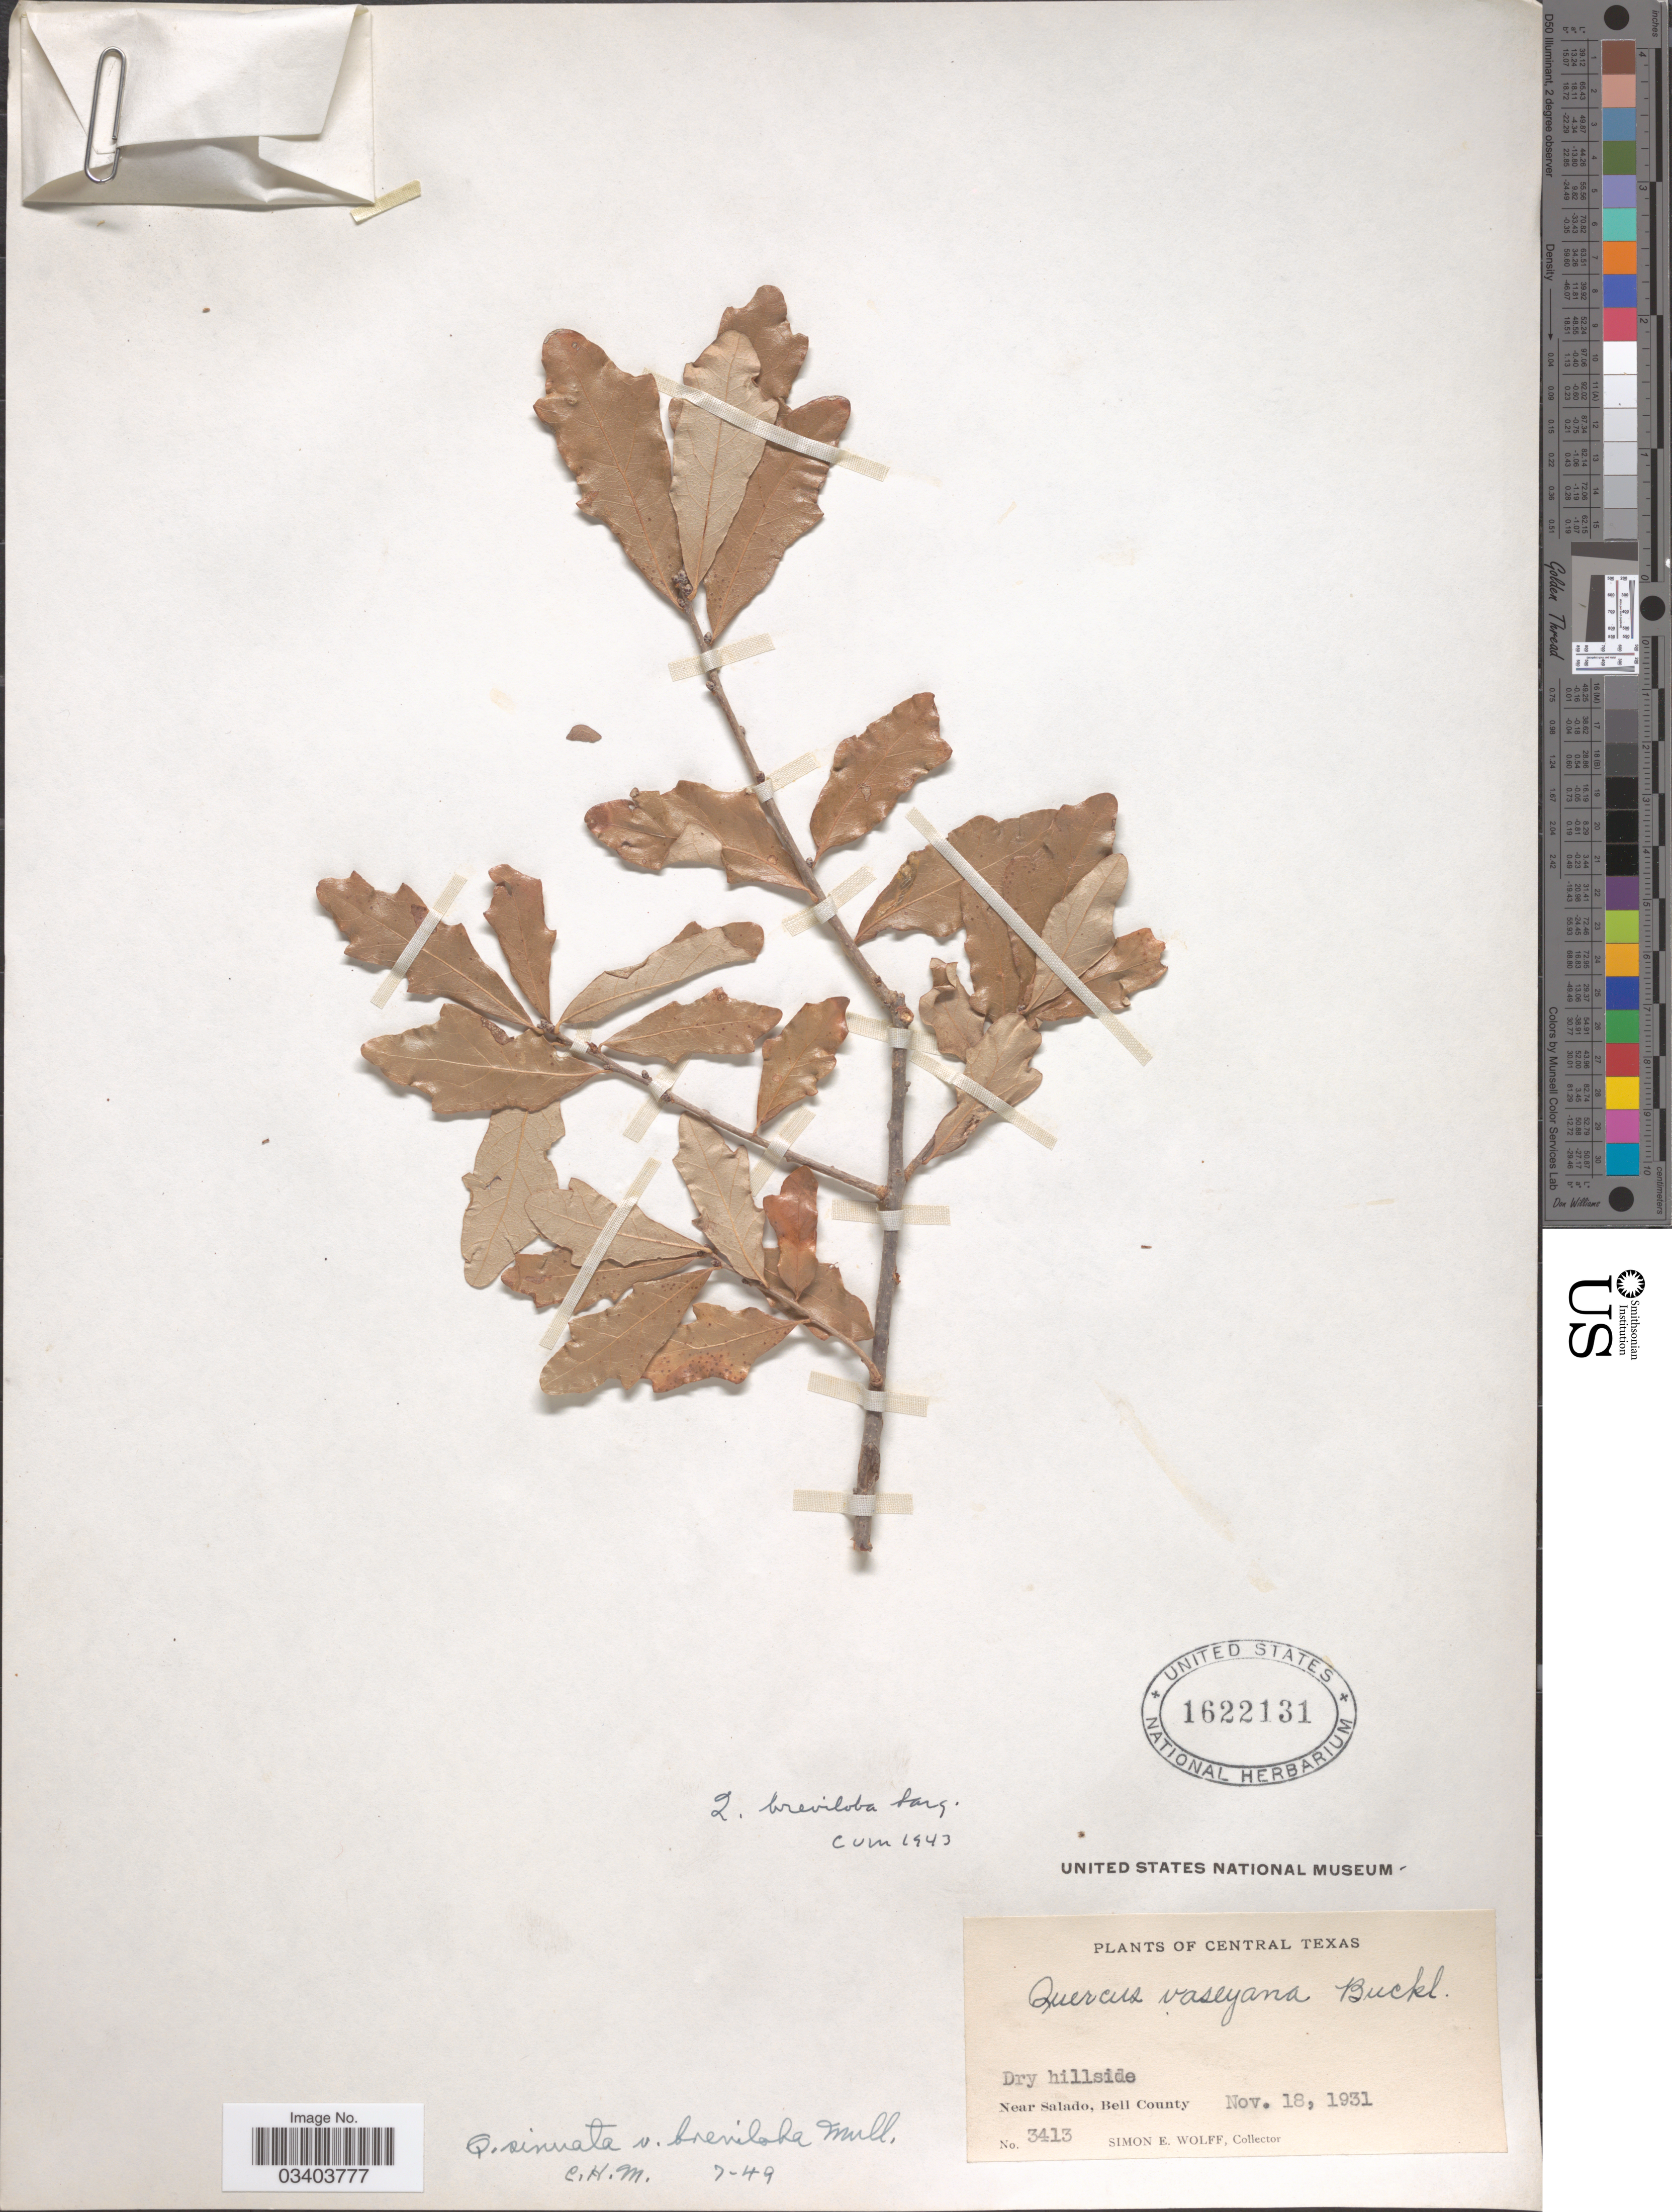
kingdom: Plantae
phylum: Tracheophyta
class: Magnoliopsida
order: Fagales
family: Fagaceae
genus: Quercus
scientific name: Quercus breviloba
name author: (Torr.) Sarg.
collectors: S. E. Wolff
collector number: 3413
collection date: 1931-11-18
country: United States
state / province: Texas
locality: Central Texas. Near Salado, Bell County.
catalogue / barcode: US 1622131